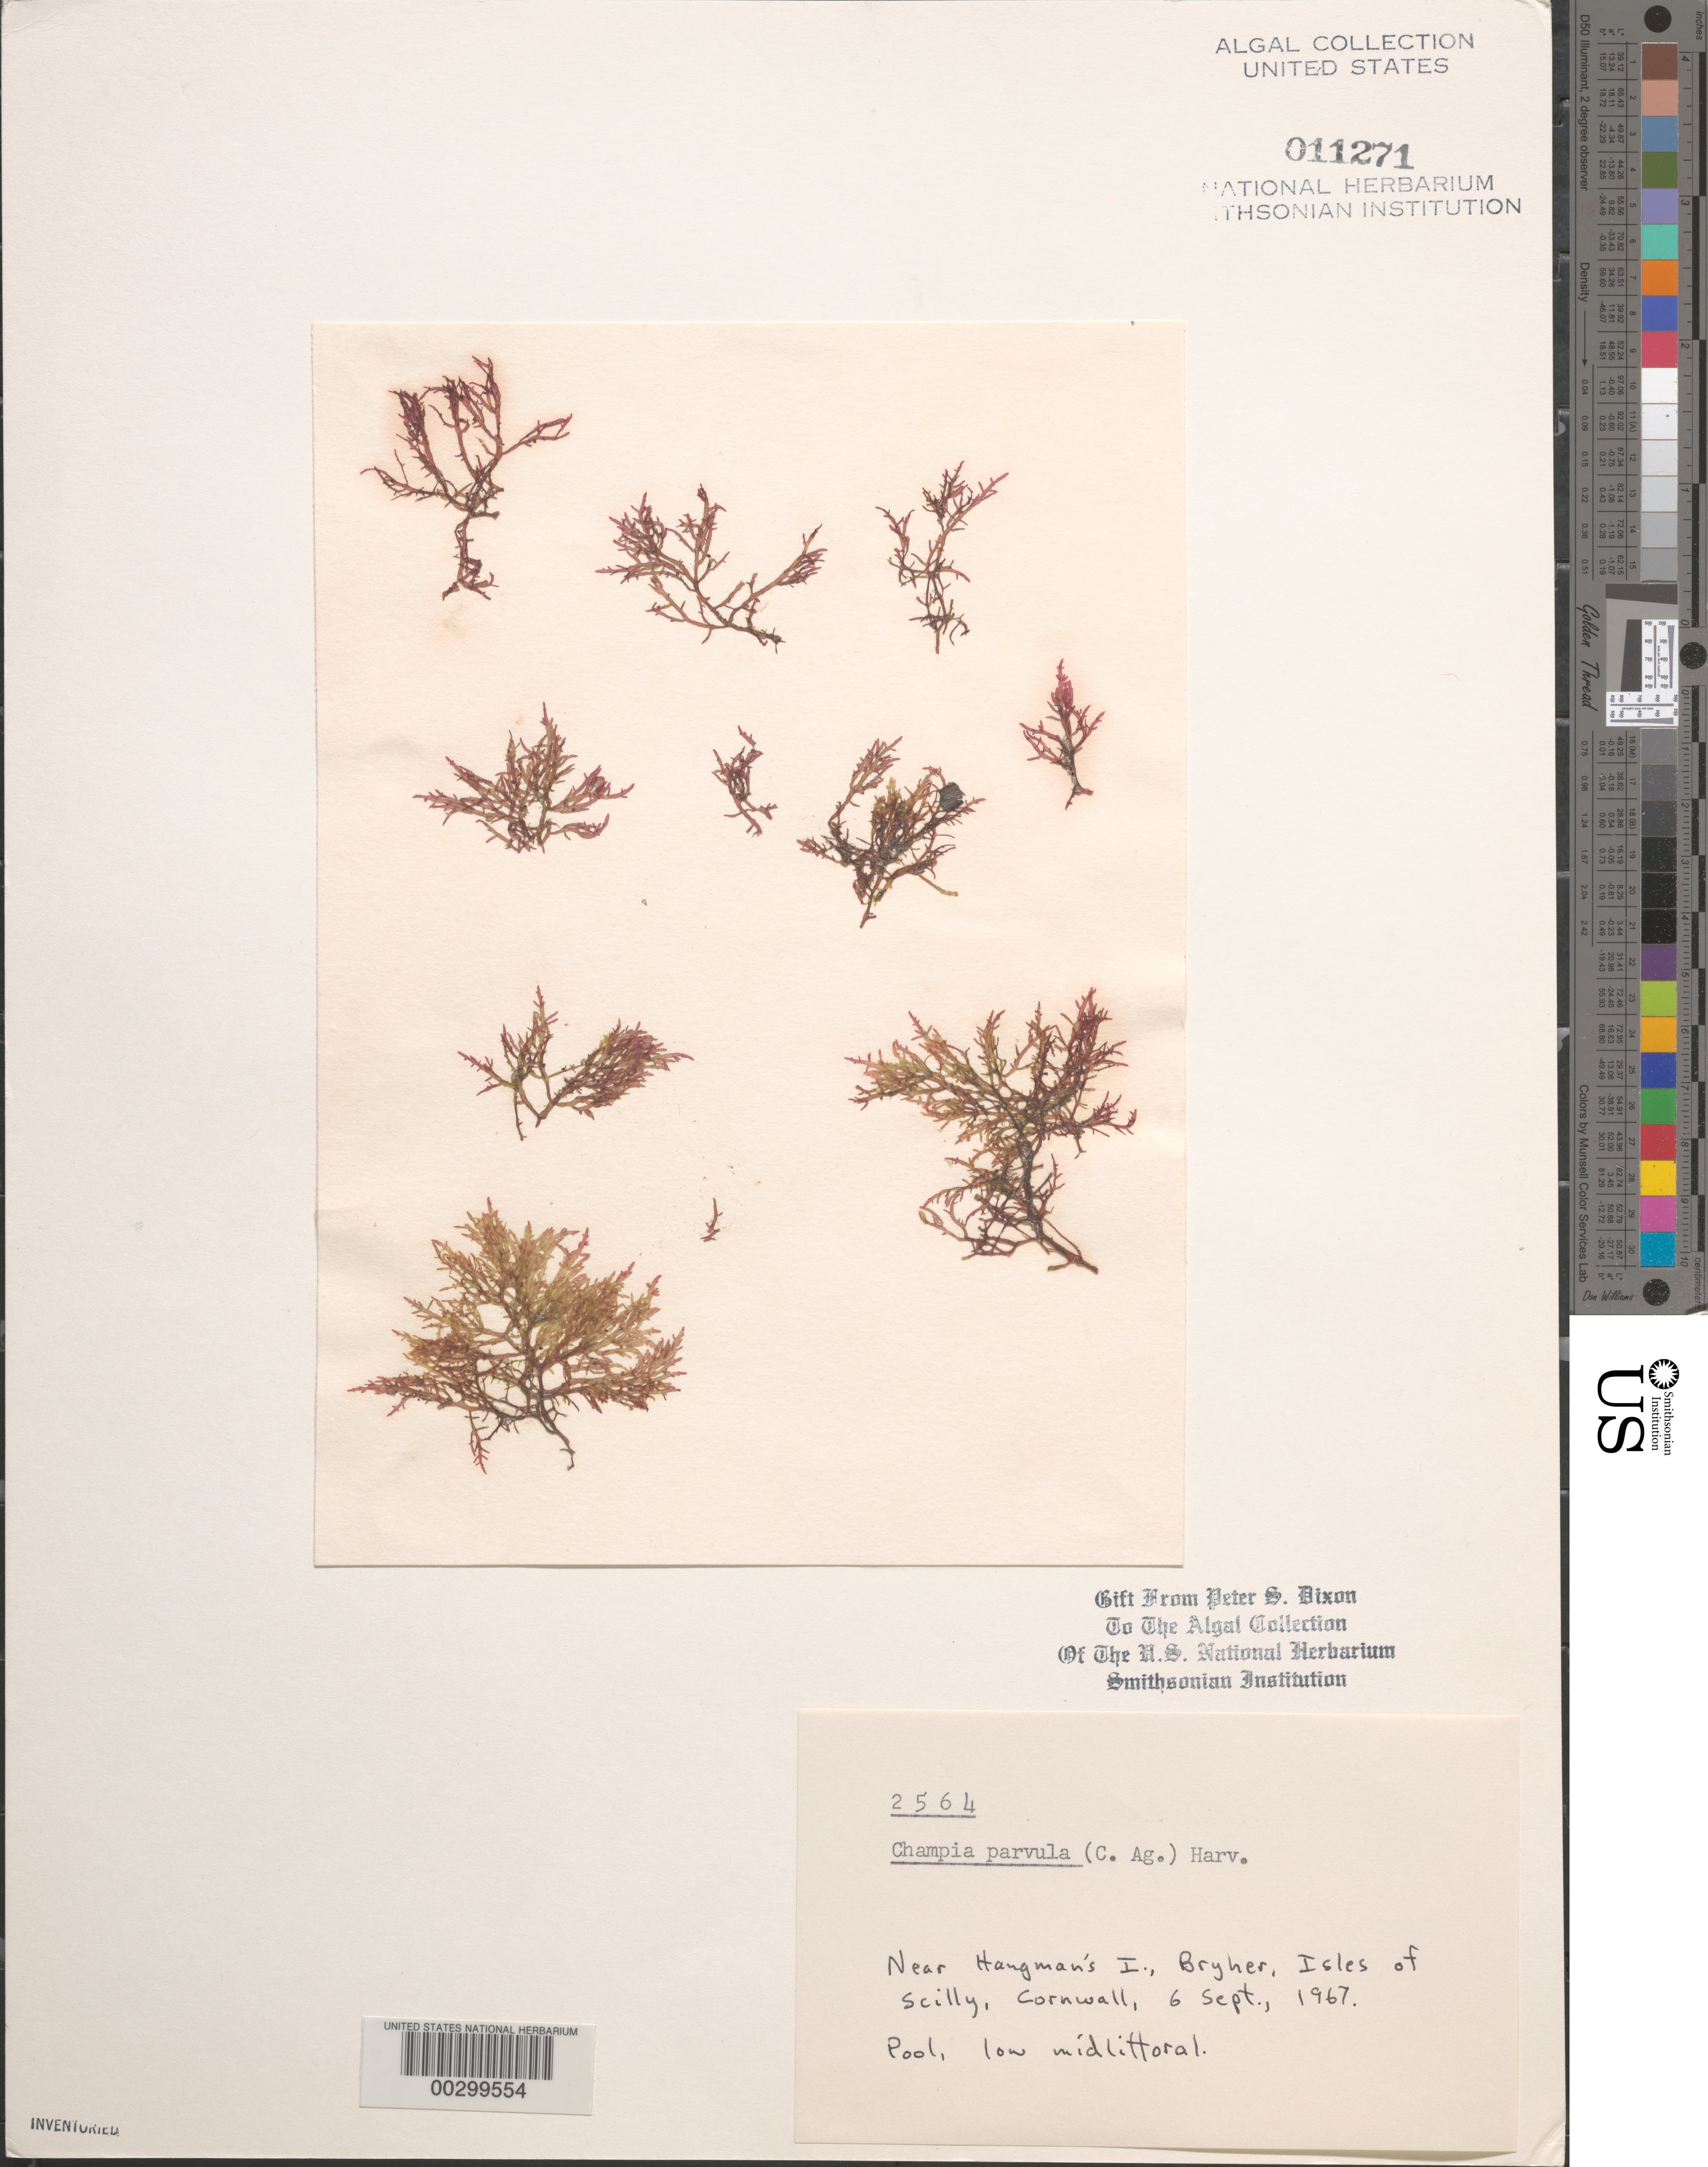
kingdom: Plantae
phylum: Rhodophyta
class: Florideophyceae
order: Rhodymeniales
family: Champiaceae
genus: Champia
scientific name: Champia parvula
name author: (C. Agardh) Harv.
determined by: Dixon, P. S.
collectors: P. S. Dixon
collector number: PSD 2564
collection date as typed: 06 Sep 1967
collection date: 1967-09-06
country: United Kingdom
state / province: England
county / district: Council of the Isles of Scilly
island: Bryher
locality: Near Hangman's Island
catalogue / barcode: US 11271